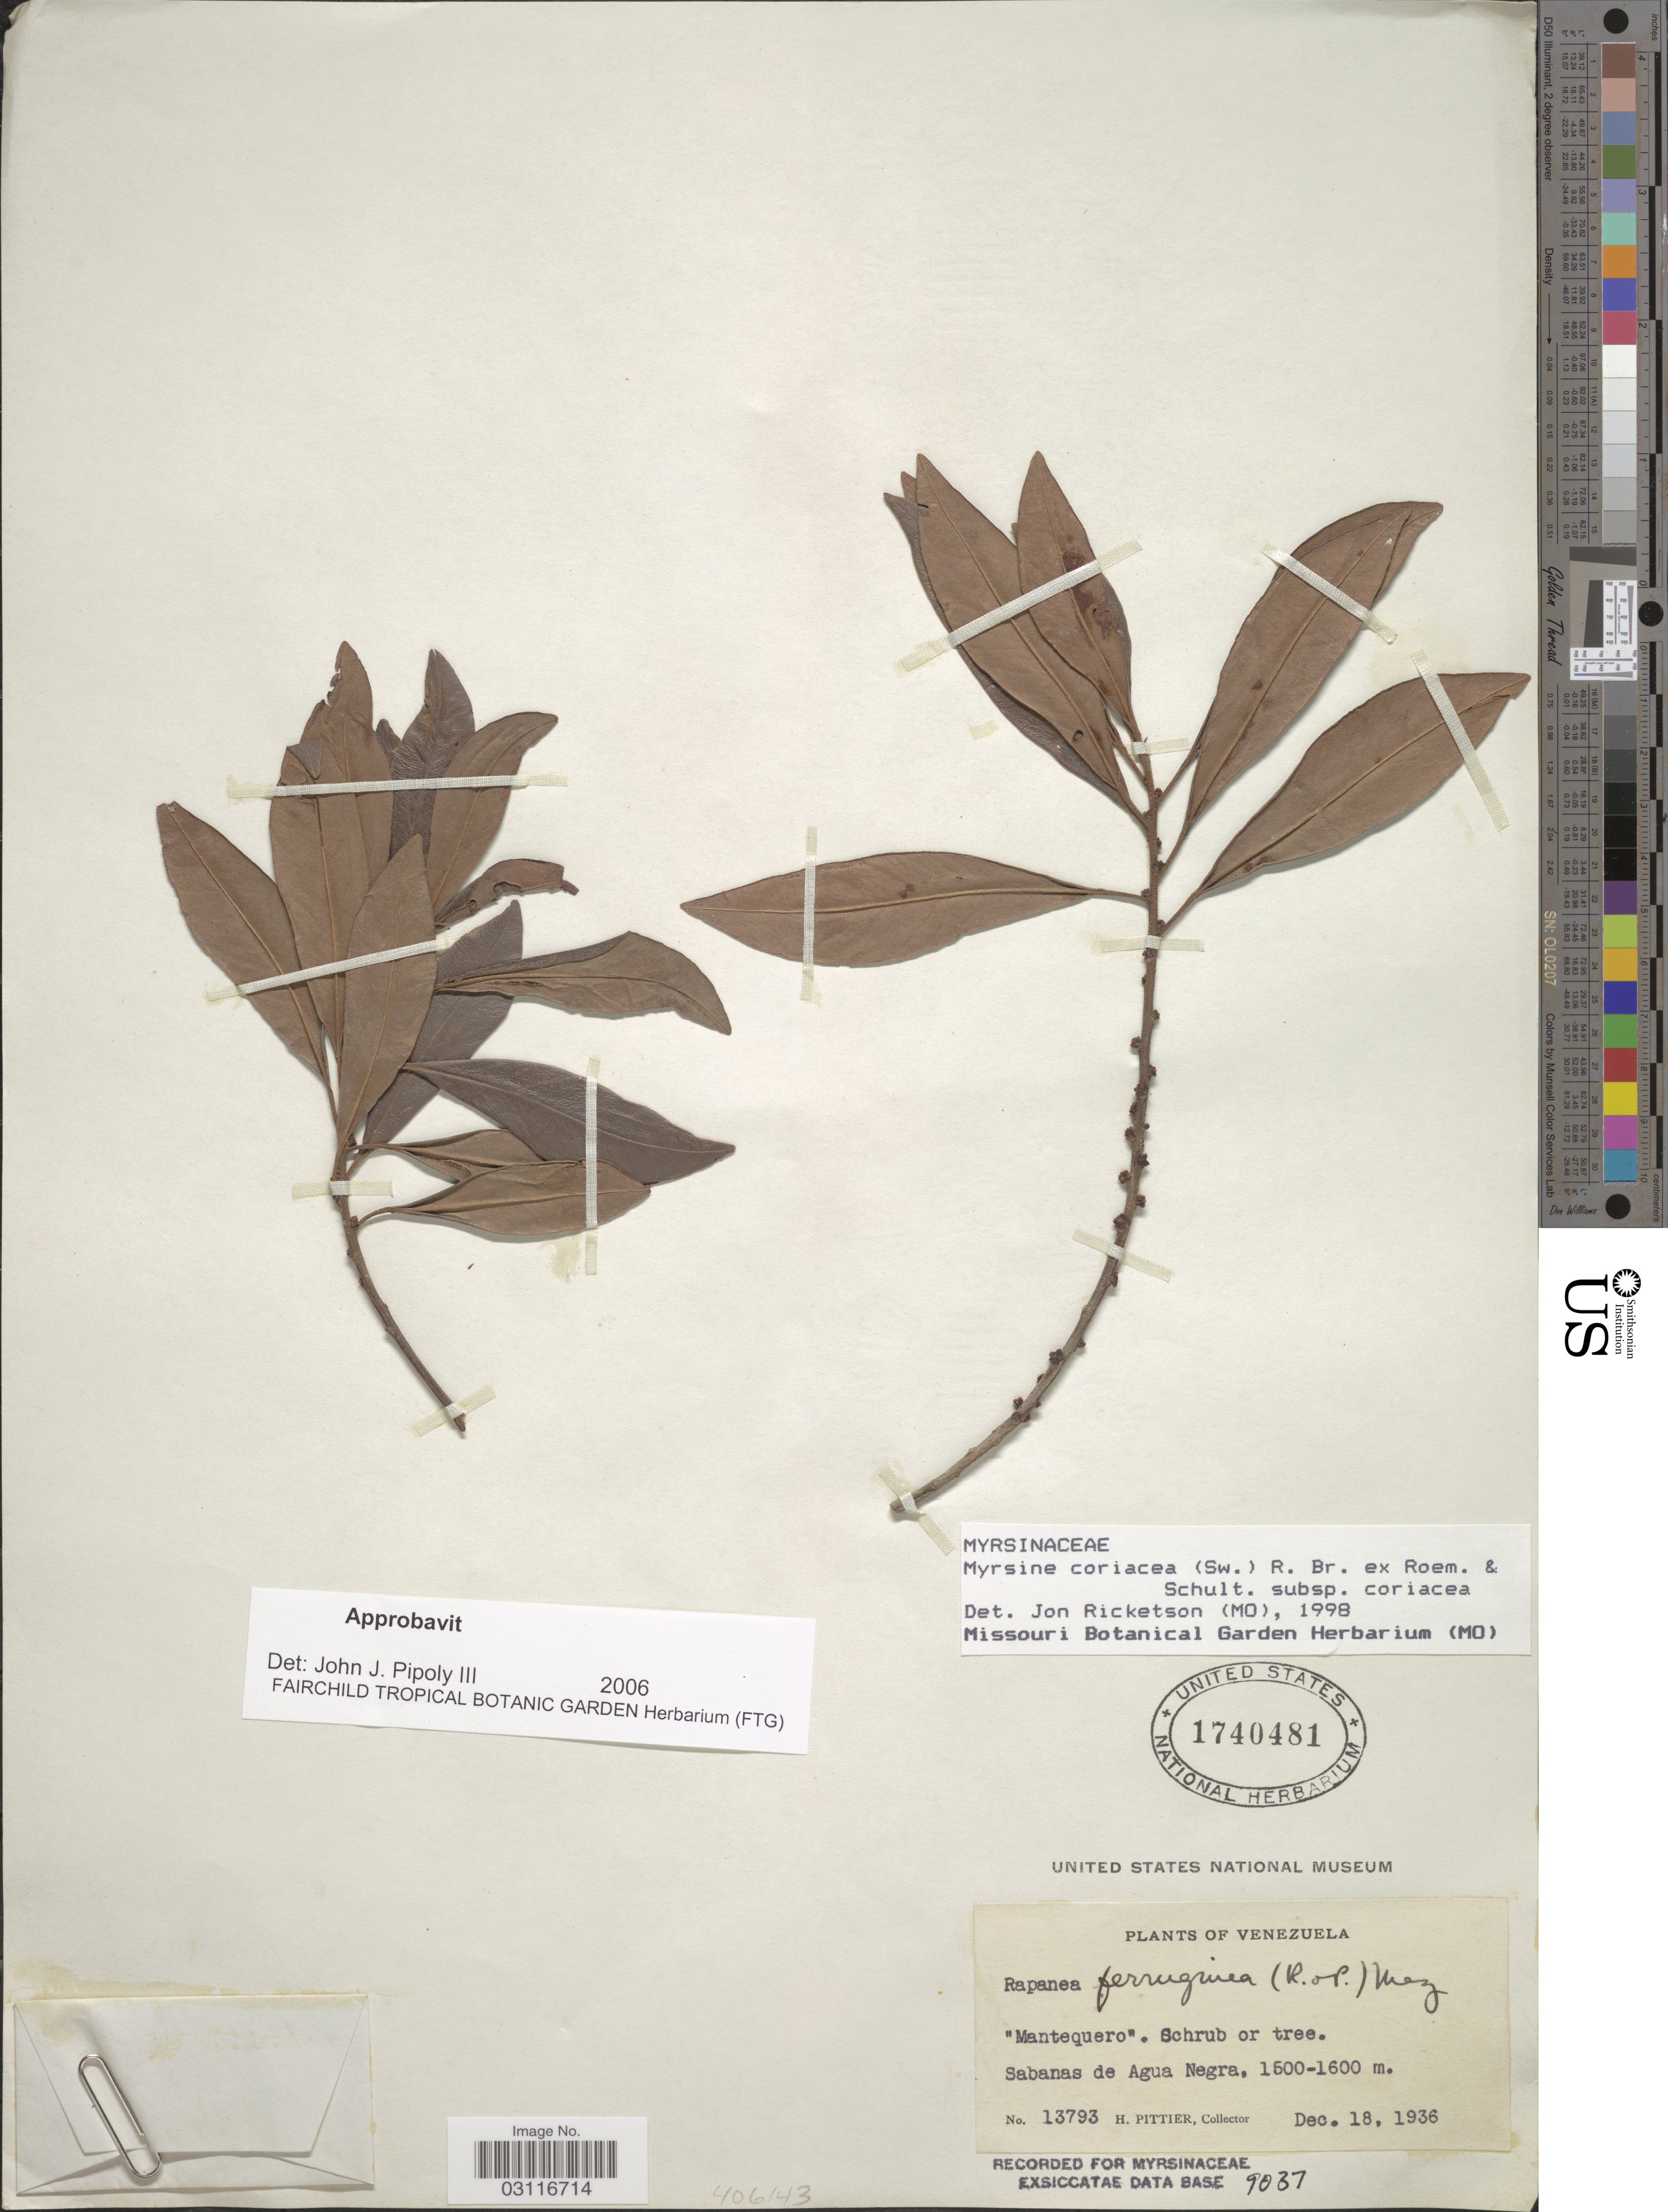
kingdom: Plantae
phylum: Tracheophyta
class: Magnoliopsida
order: Ericales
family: Primulaceae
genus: Myrsine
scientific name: Myrsine coriacea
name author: (Sw.) R. Br. ex Roem. & Schult.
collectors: H. F. Pittier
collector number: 13793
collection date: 1936-12-18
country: Venezuela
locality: Sabanas de Agua Negra.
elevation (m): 1500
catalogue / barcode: US 1740481